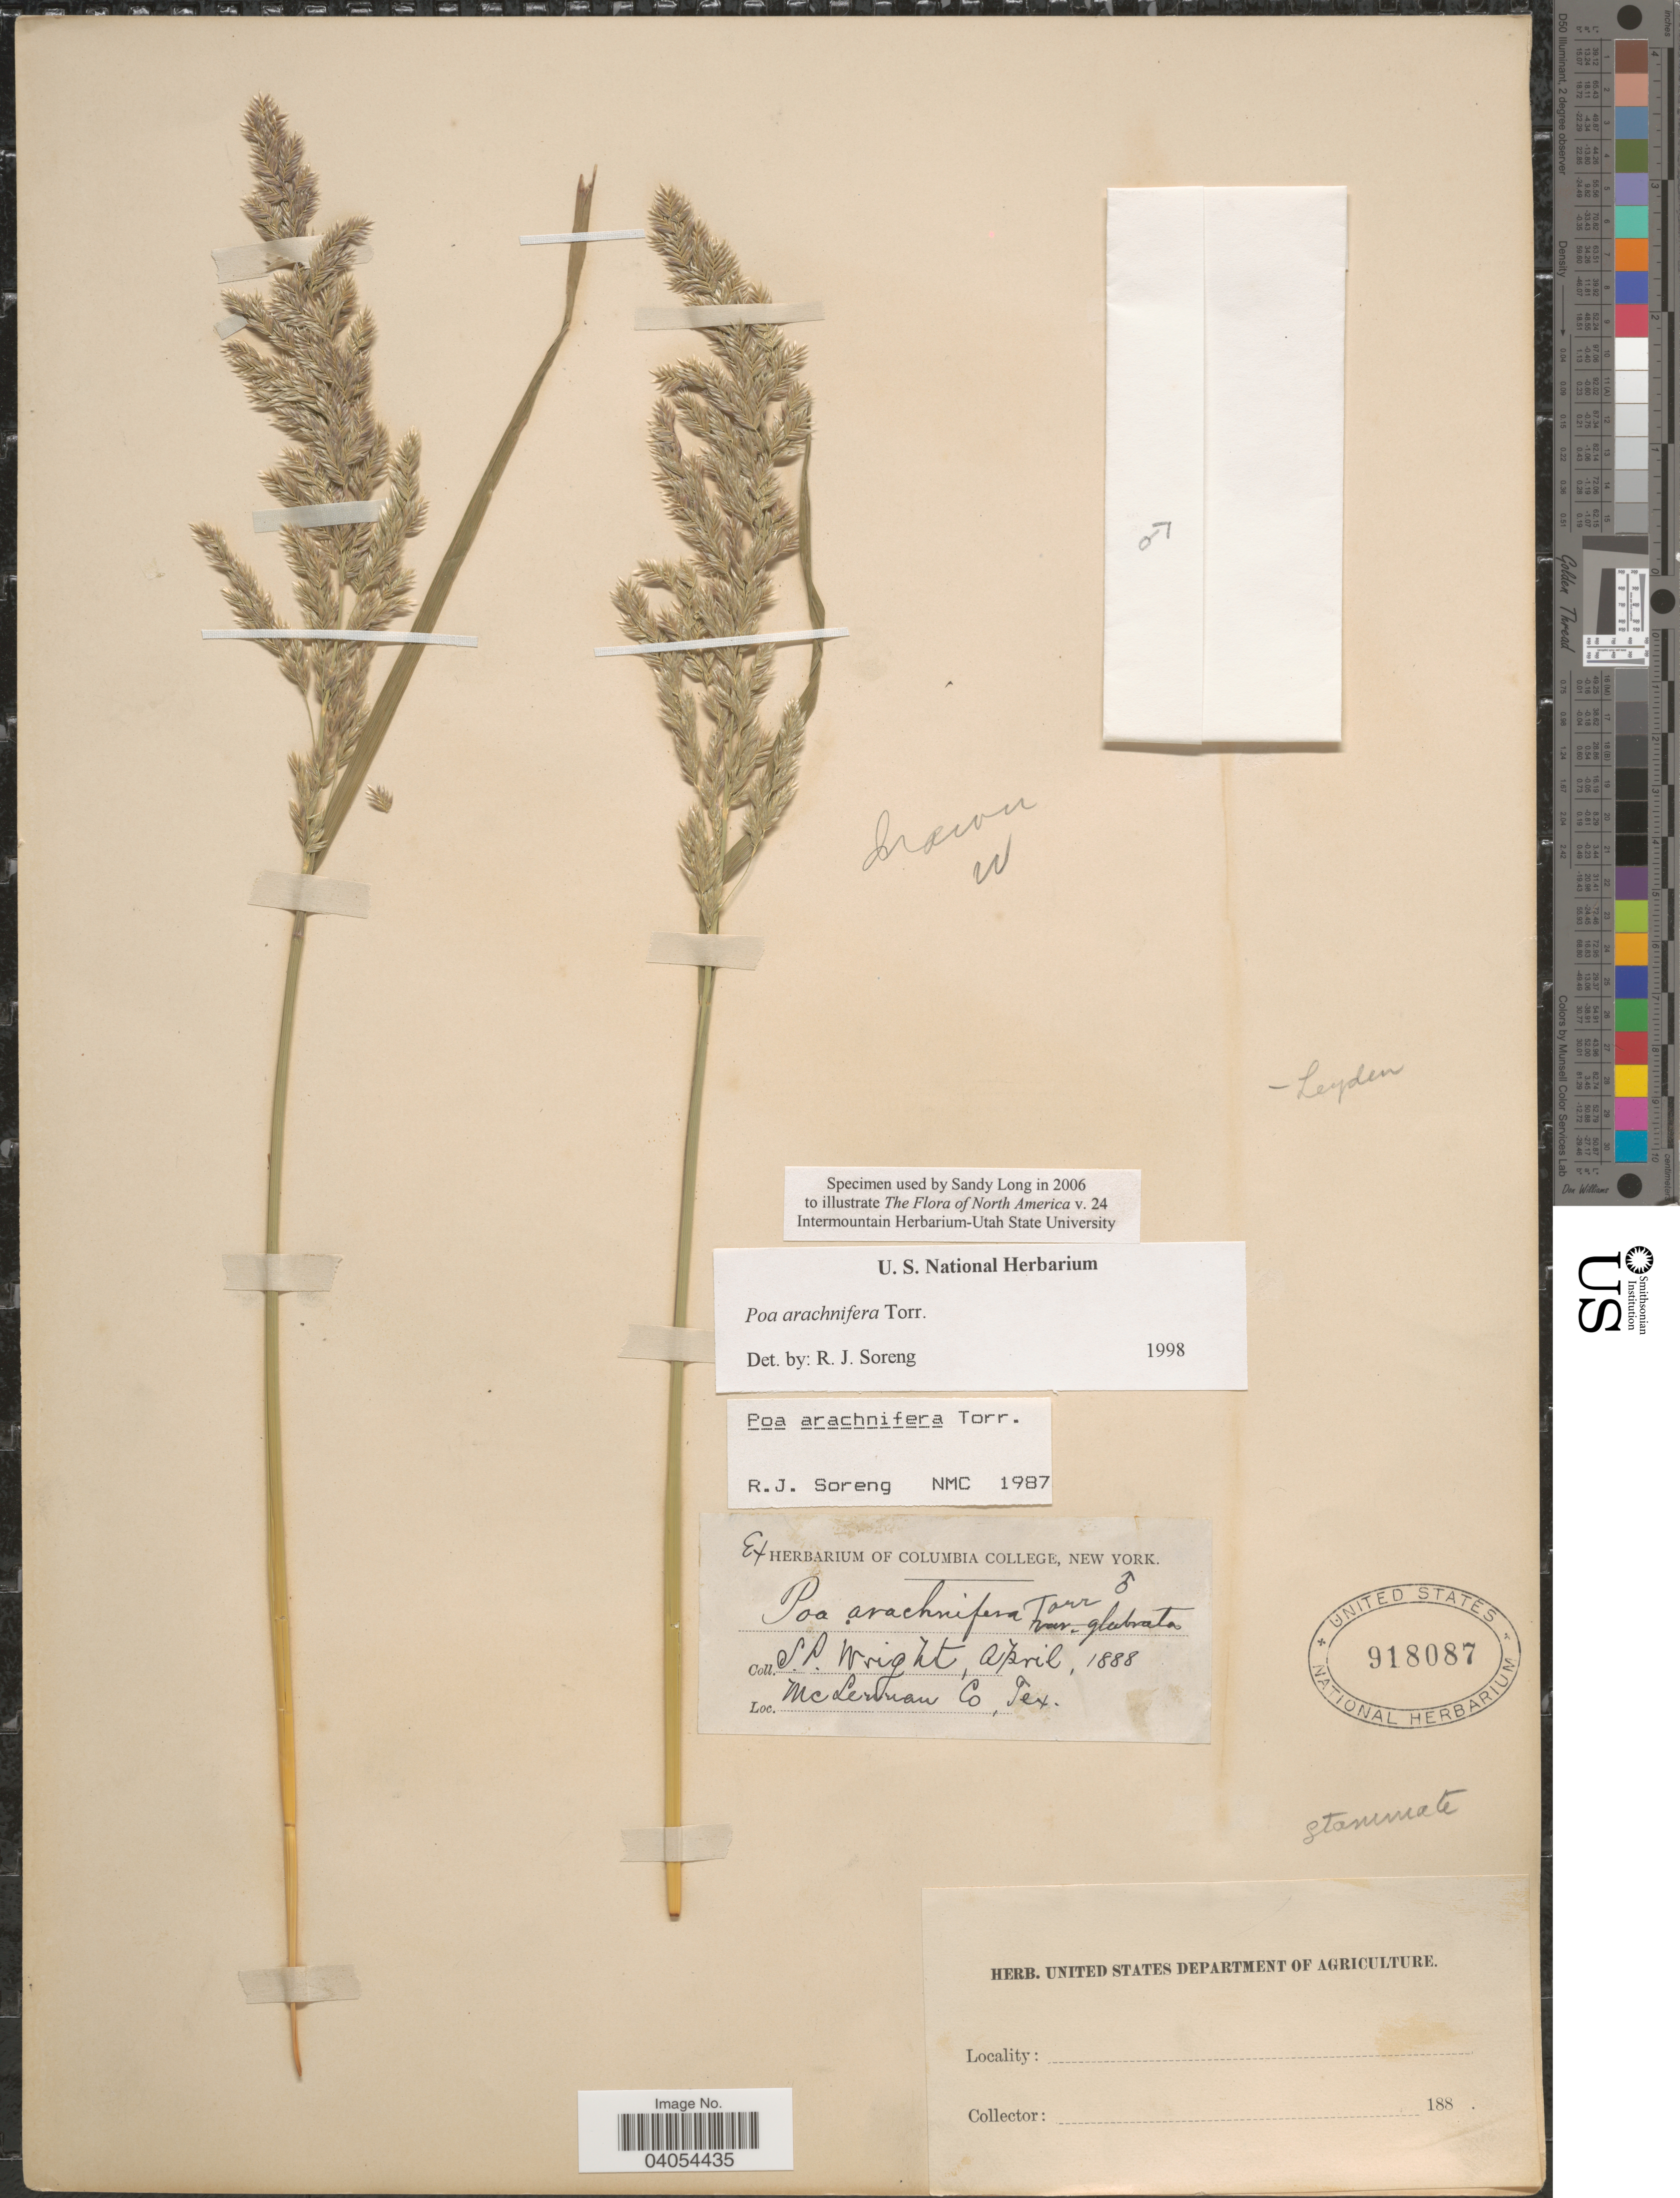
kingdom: Plantae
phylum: Tracheophyta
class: Liliopsida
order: Poales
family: Poaceae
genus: Poa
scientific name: Poa arachnifera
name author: Torr.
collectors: S. D. Wright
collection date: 1888-04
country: United States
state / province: Texas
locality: McLennan Co.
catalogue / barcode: US 918087